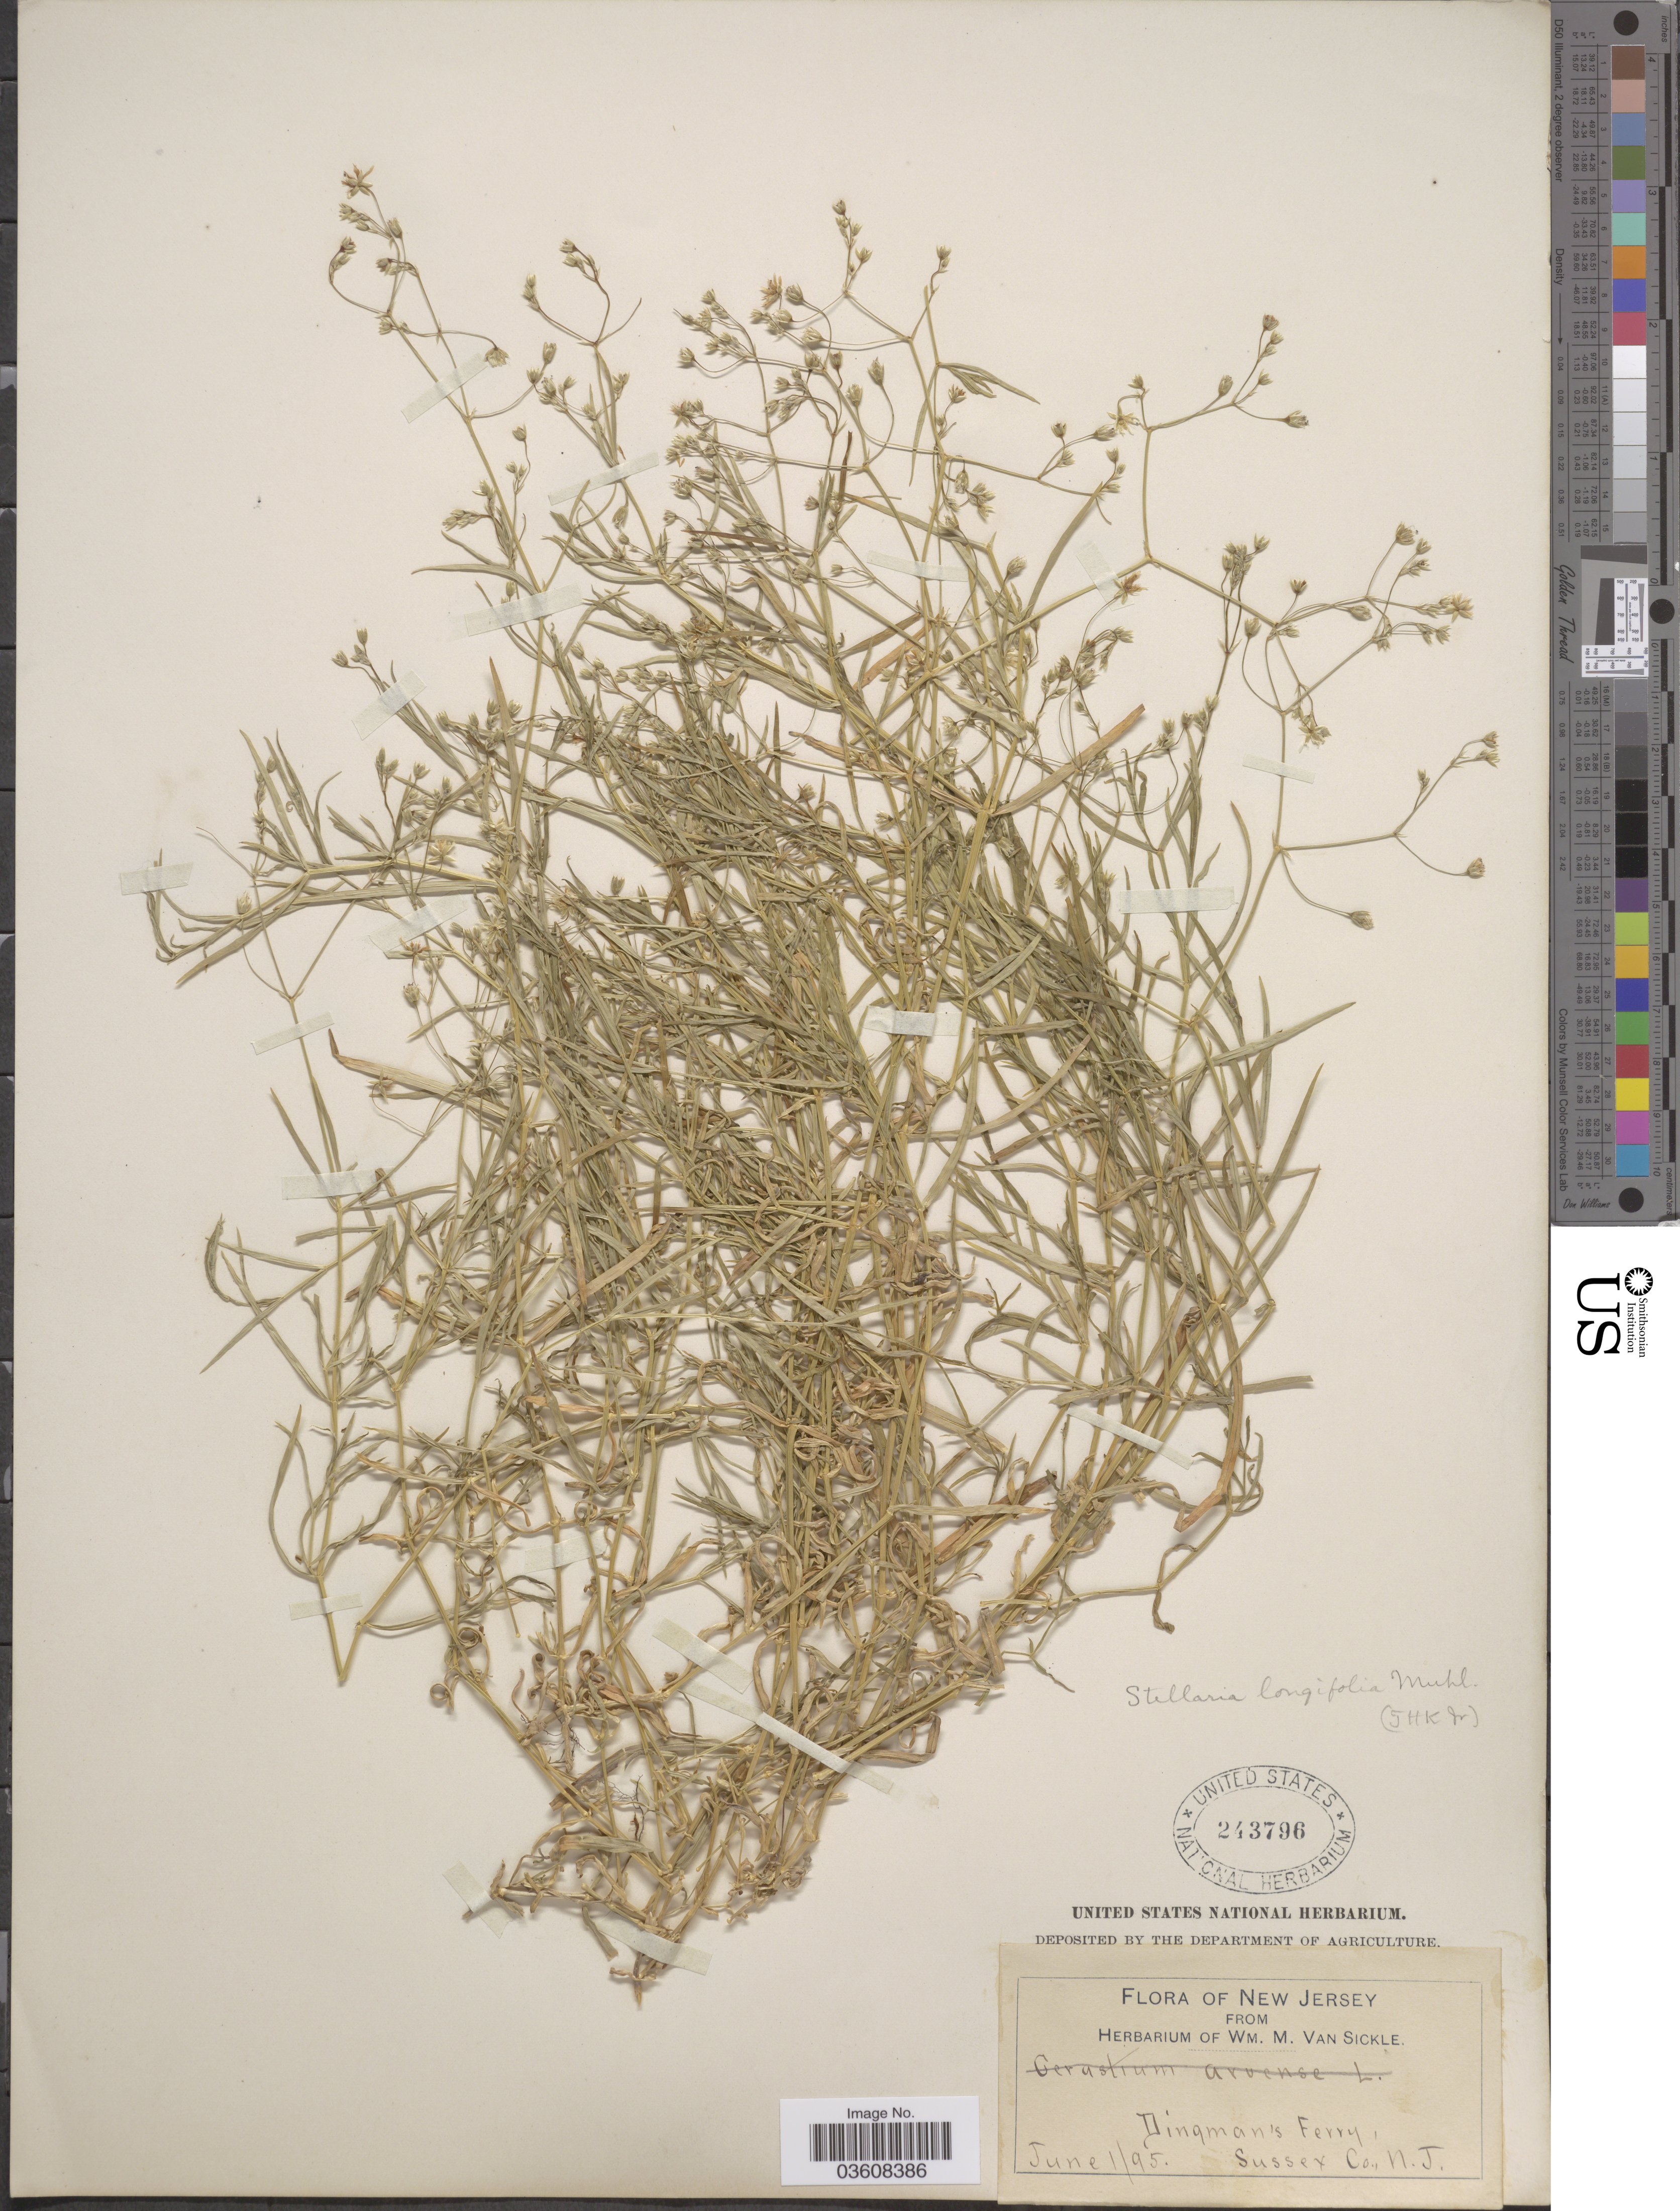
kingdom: Plantae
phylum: Tracheophyta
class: Magnoliopsida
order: Caryophyllales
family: Caryophyllaceae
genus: Stellaria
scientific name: Stellaria longifolia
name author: Muhl. ex Willd.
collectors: ex herb. Wm. M. Van Sickle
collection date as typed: Transcribed d/m/y: 1/6/95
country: United States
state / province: New Jersey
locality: Dingman's Ferry, Sussex Co.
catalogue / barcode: US 243796